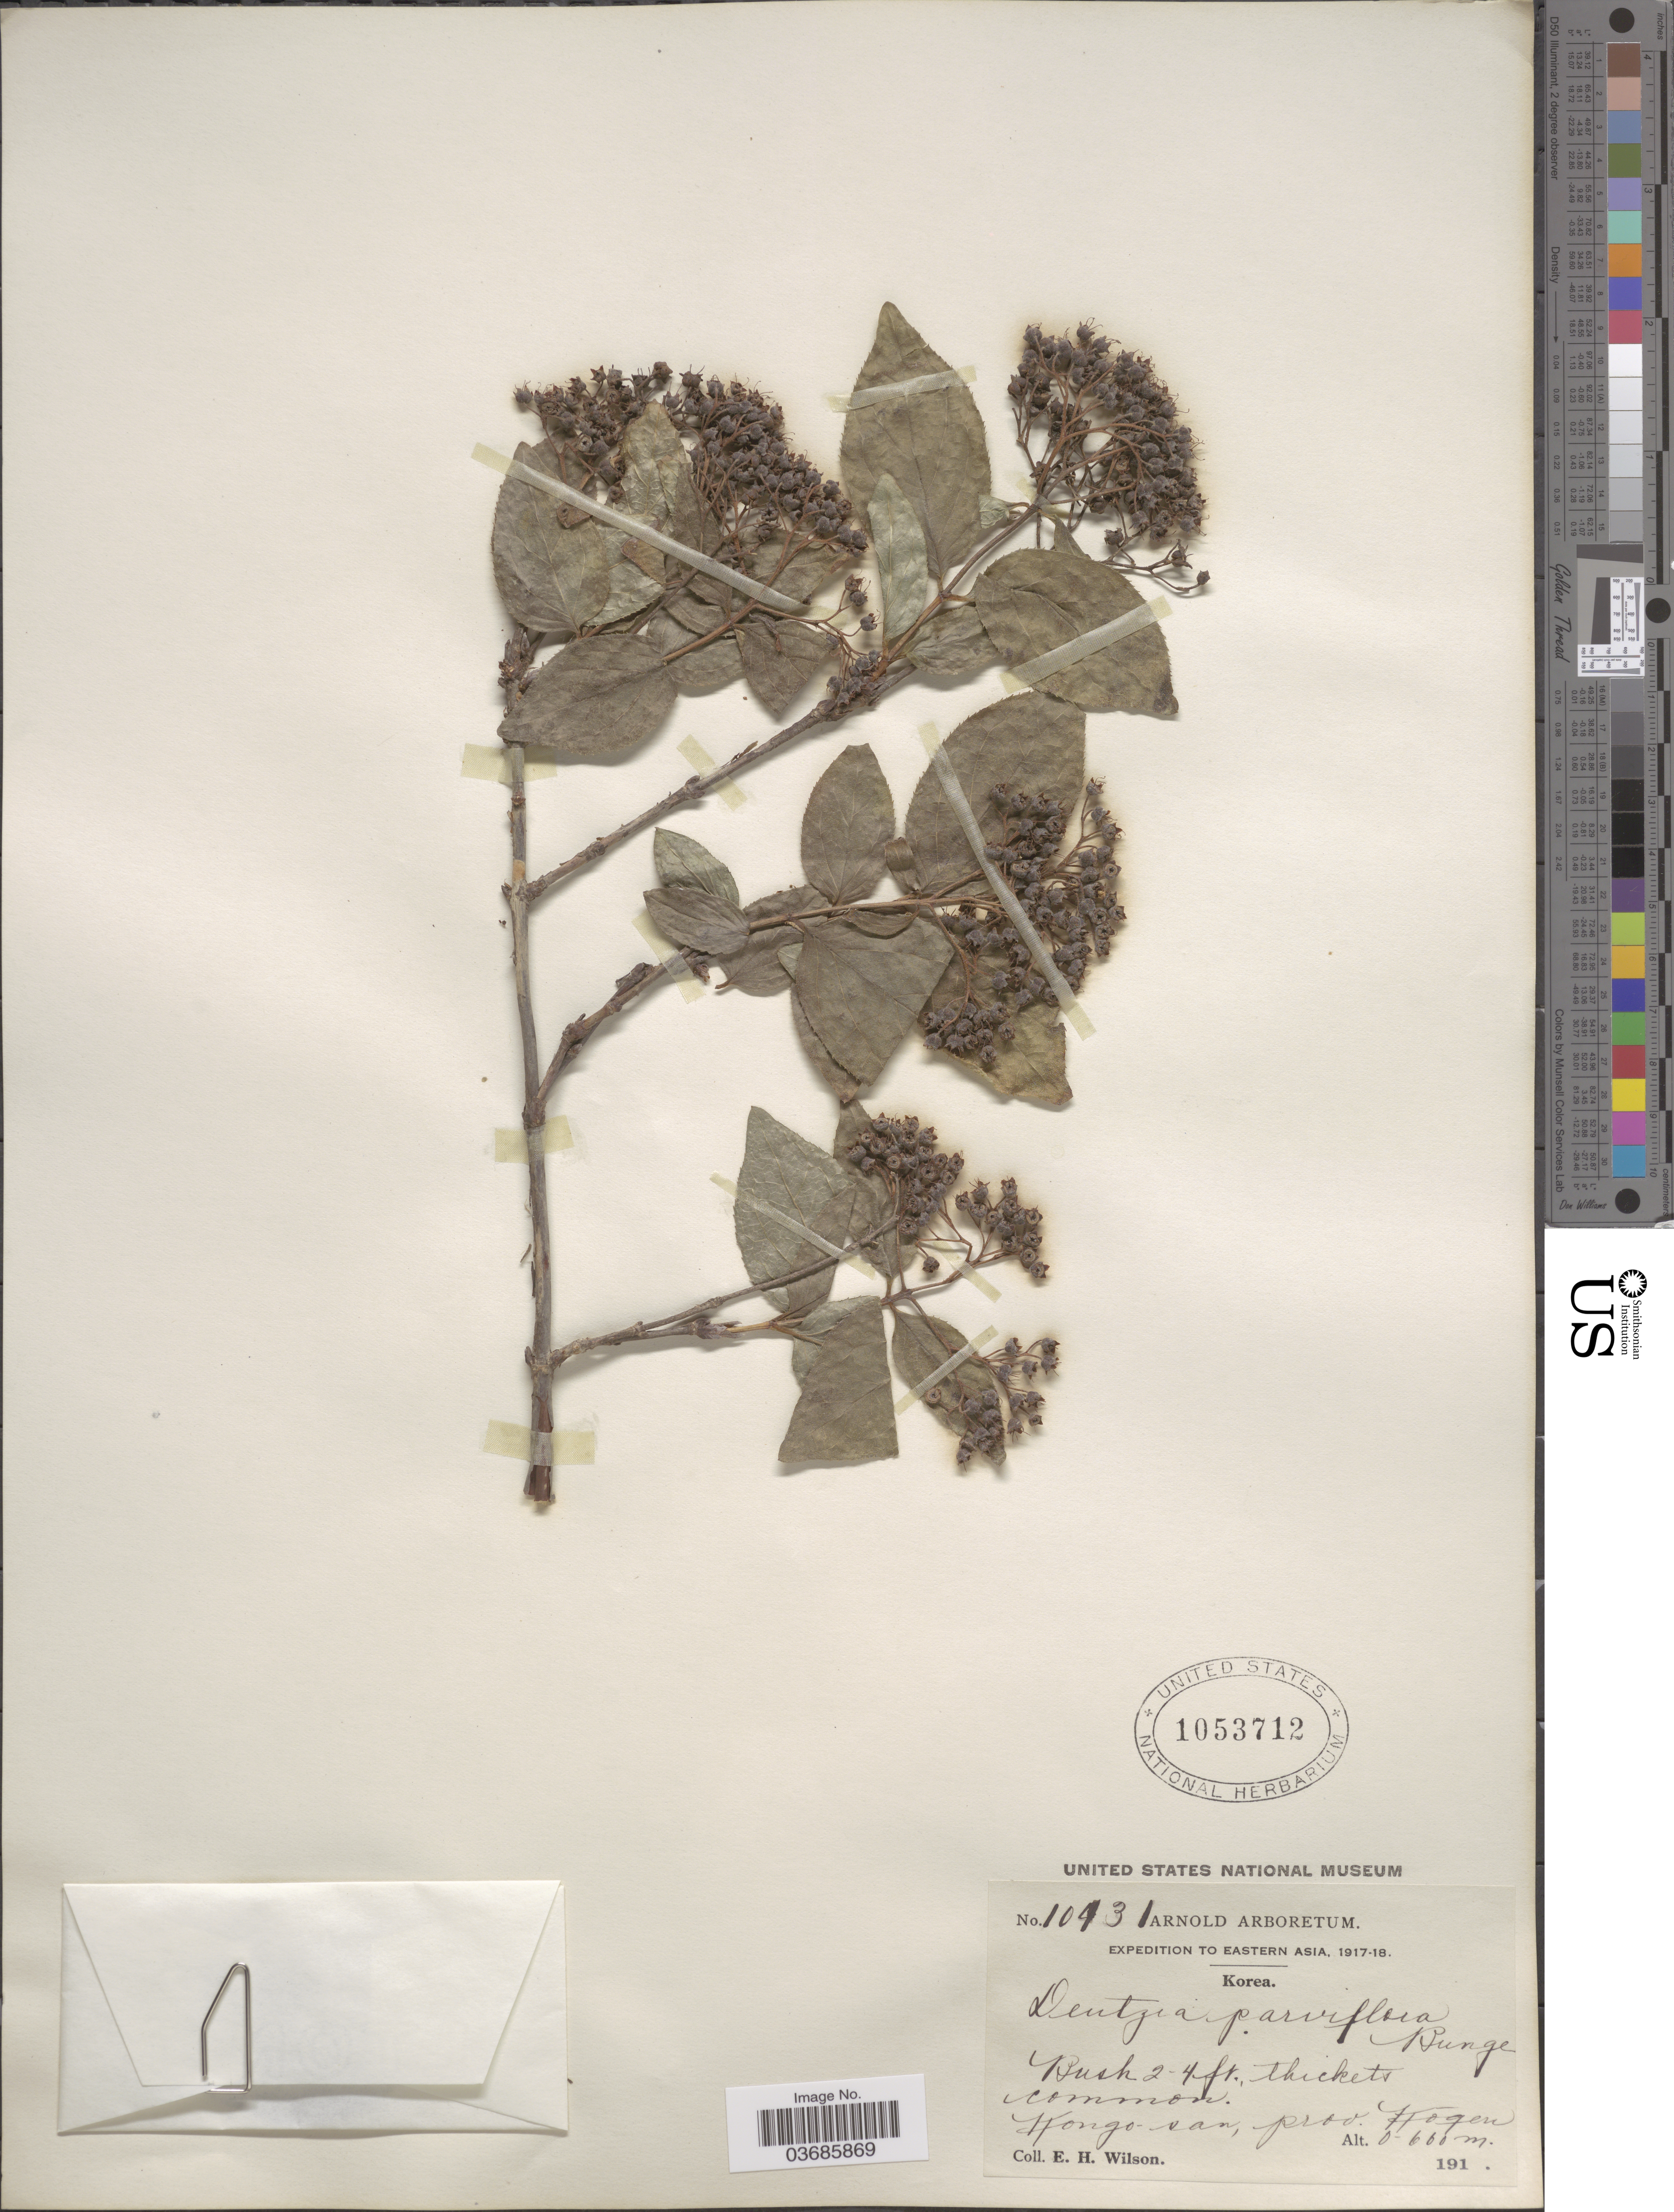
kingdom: Plantae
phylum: Tracheophyta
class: Magnoliopsida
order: Cornales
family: Hydrangeaceae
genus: Deutzia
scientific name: Deutzia parviflora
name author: Bunge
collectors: E. Wilson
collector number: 10931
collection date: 1917/1918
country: North Korea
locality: Expedition to Eastern Asia, 1917-18. Kongo-san, prov. Kogen.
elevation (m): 0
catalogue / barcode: US 1053712